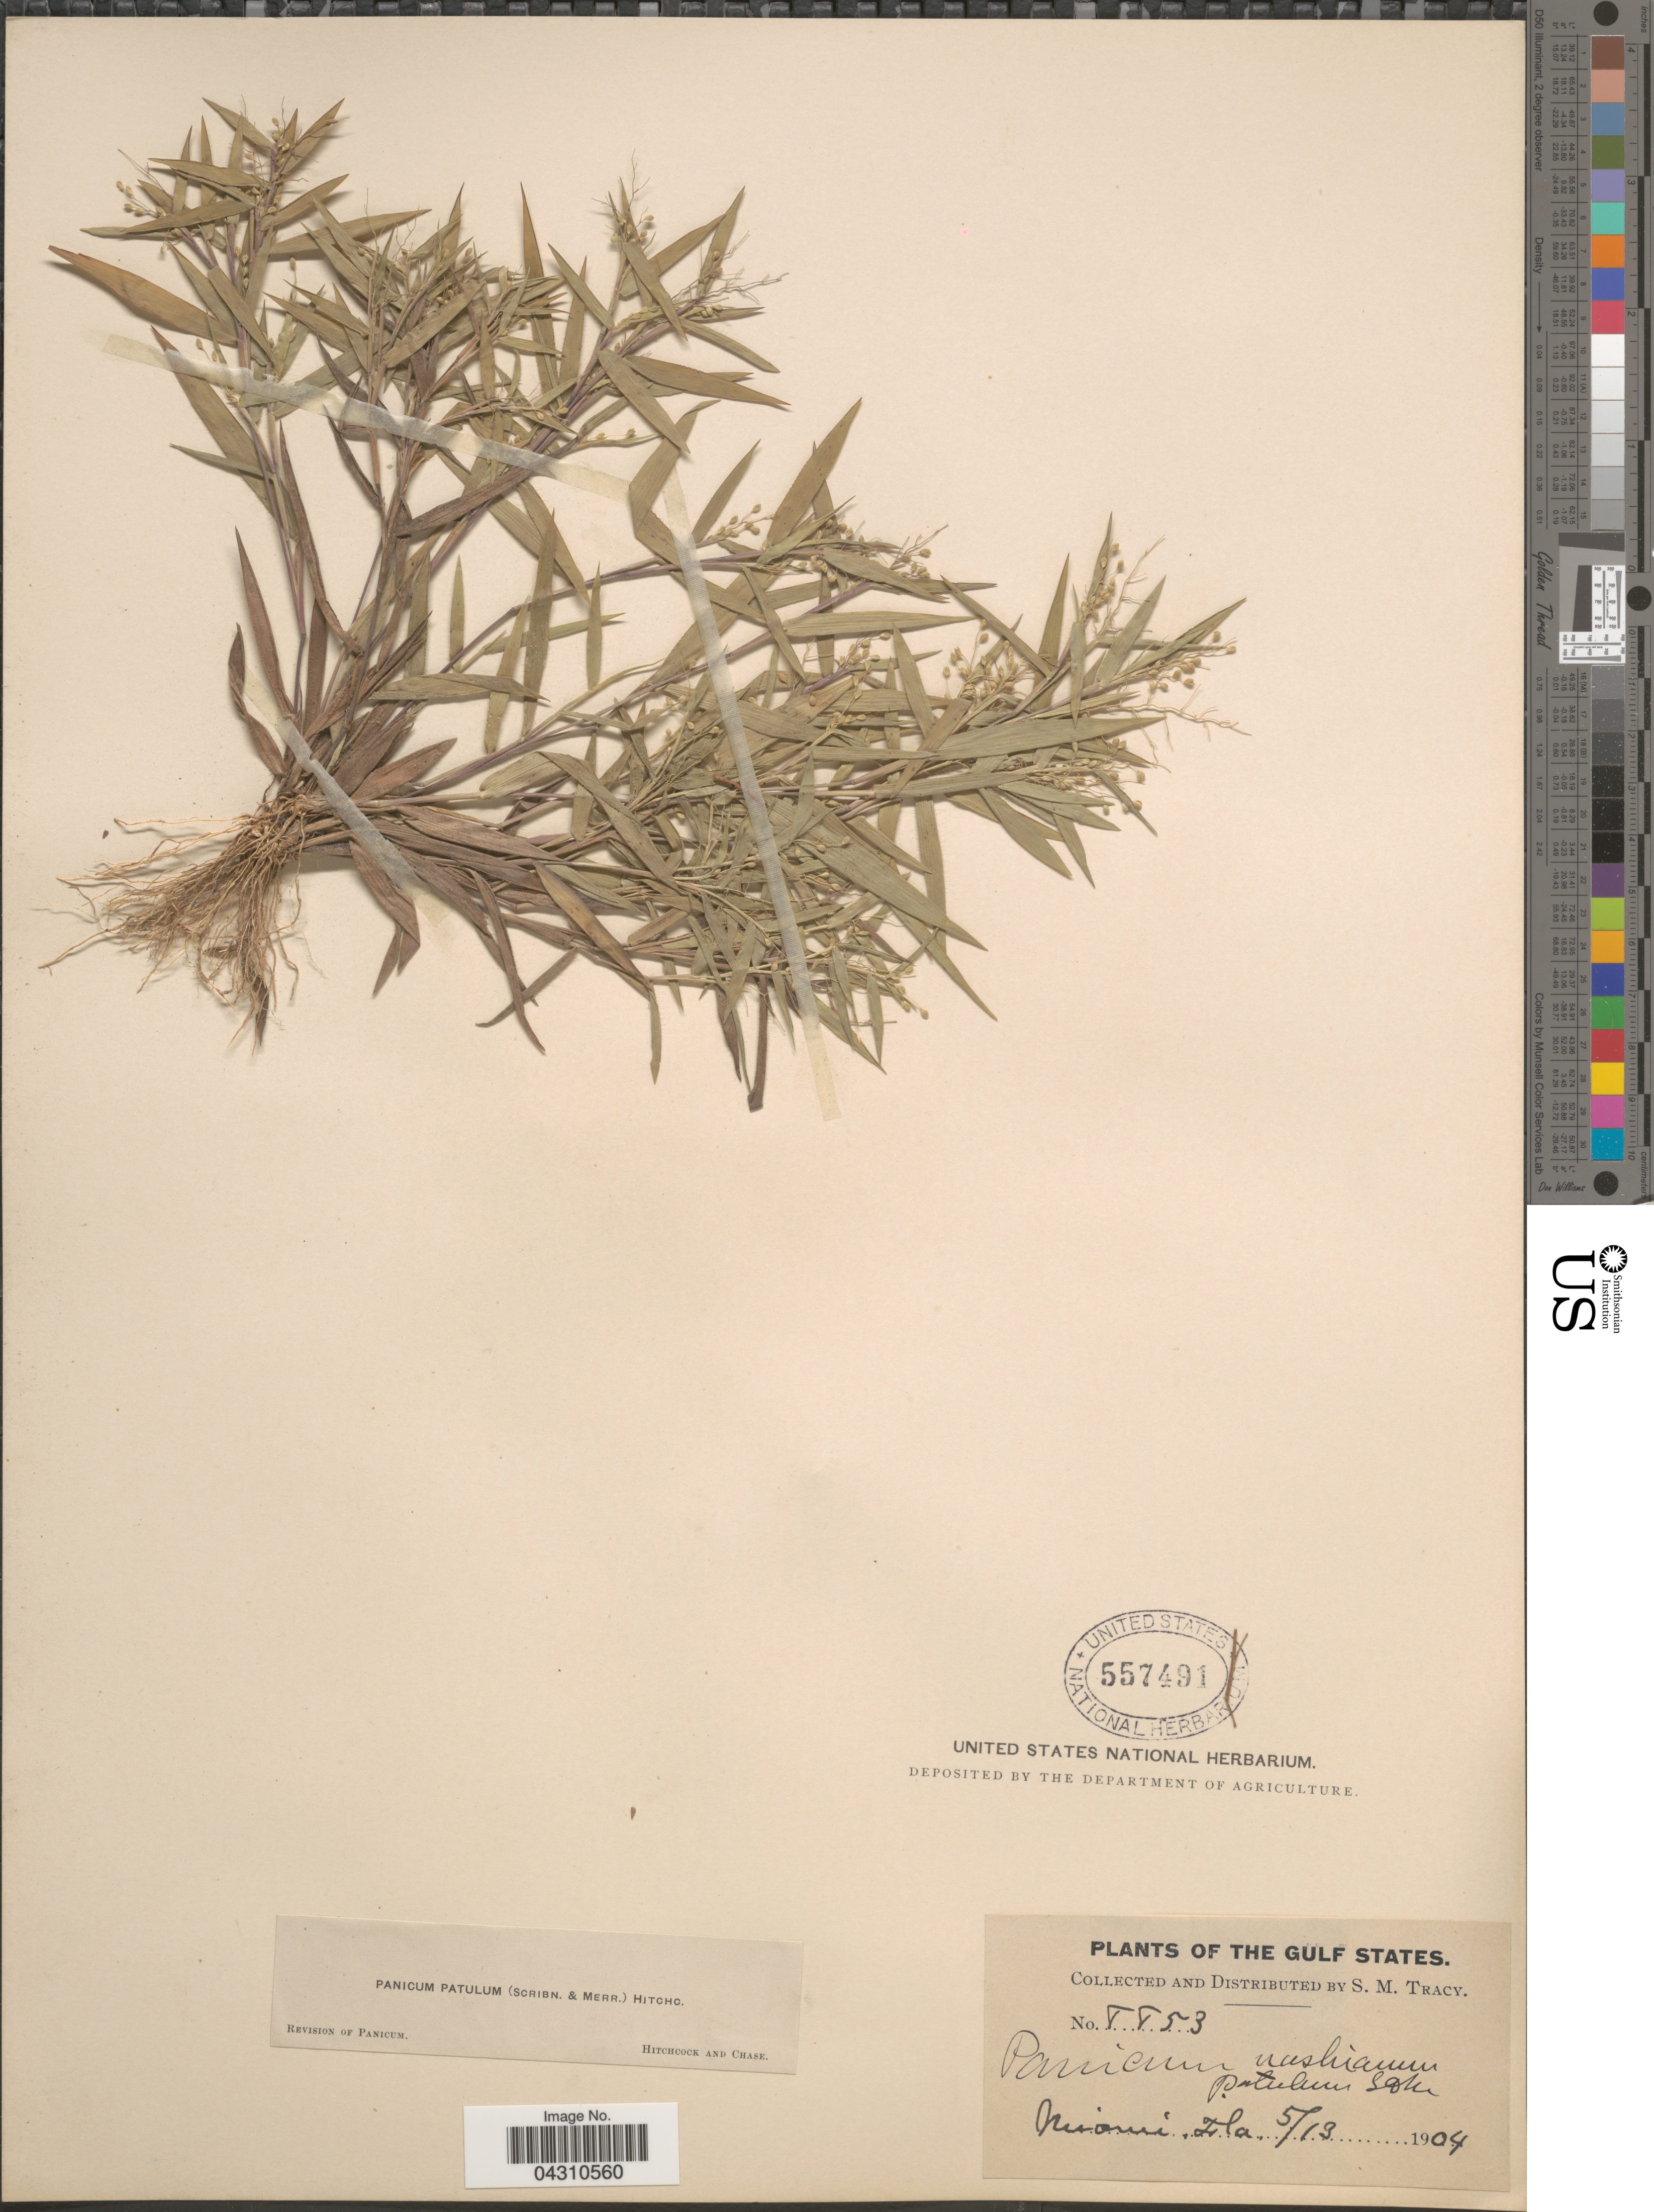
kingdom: Plantae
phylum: Tracheophyta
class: Liliopsida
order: Poales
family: Poaceae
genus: Dichanthelium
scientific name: Dichanthelium portoricense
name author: (Desv. ex Ham.) B.F. Hansen & Wunderlin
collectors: S. M. Tracy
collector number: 8853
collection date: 1904-05-13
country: United States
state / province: Florida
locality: The Gulf States. Miami.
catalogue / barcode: US 557491